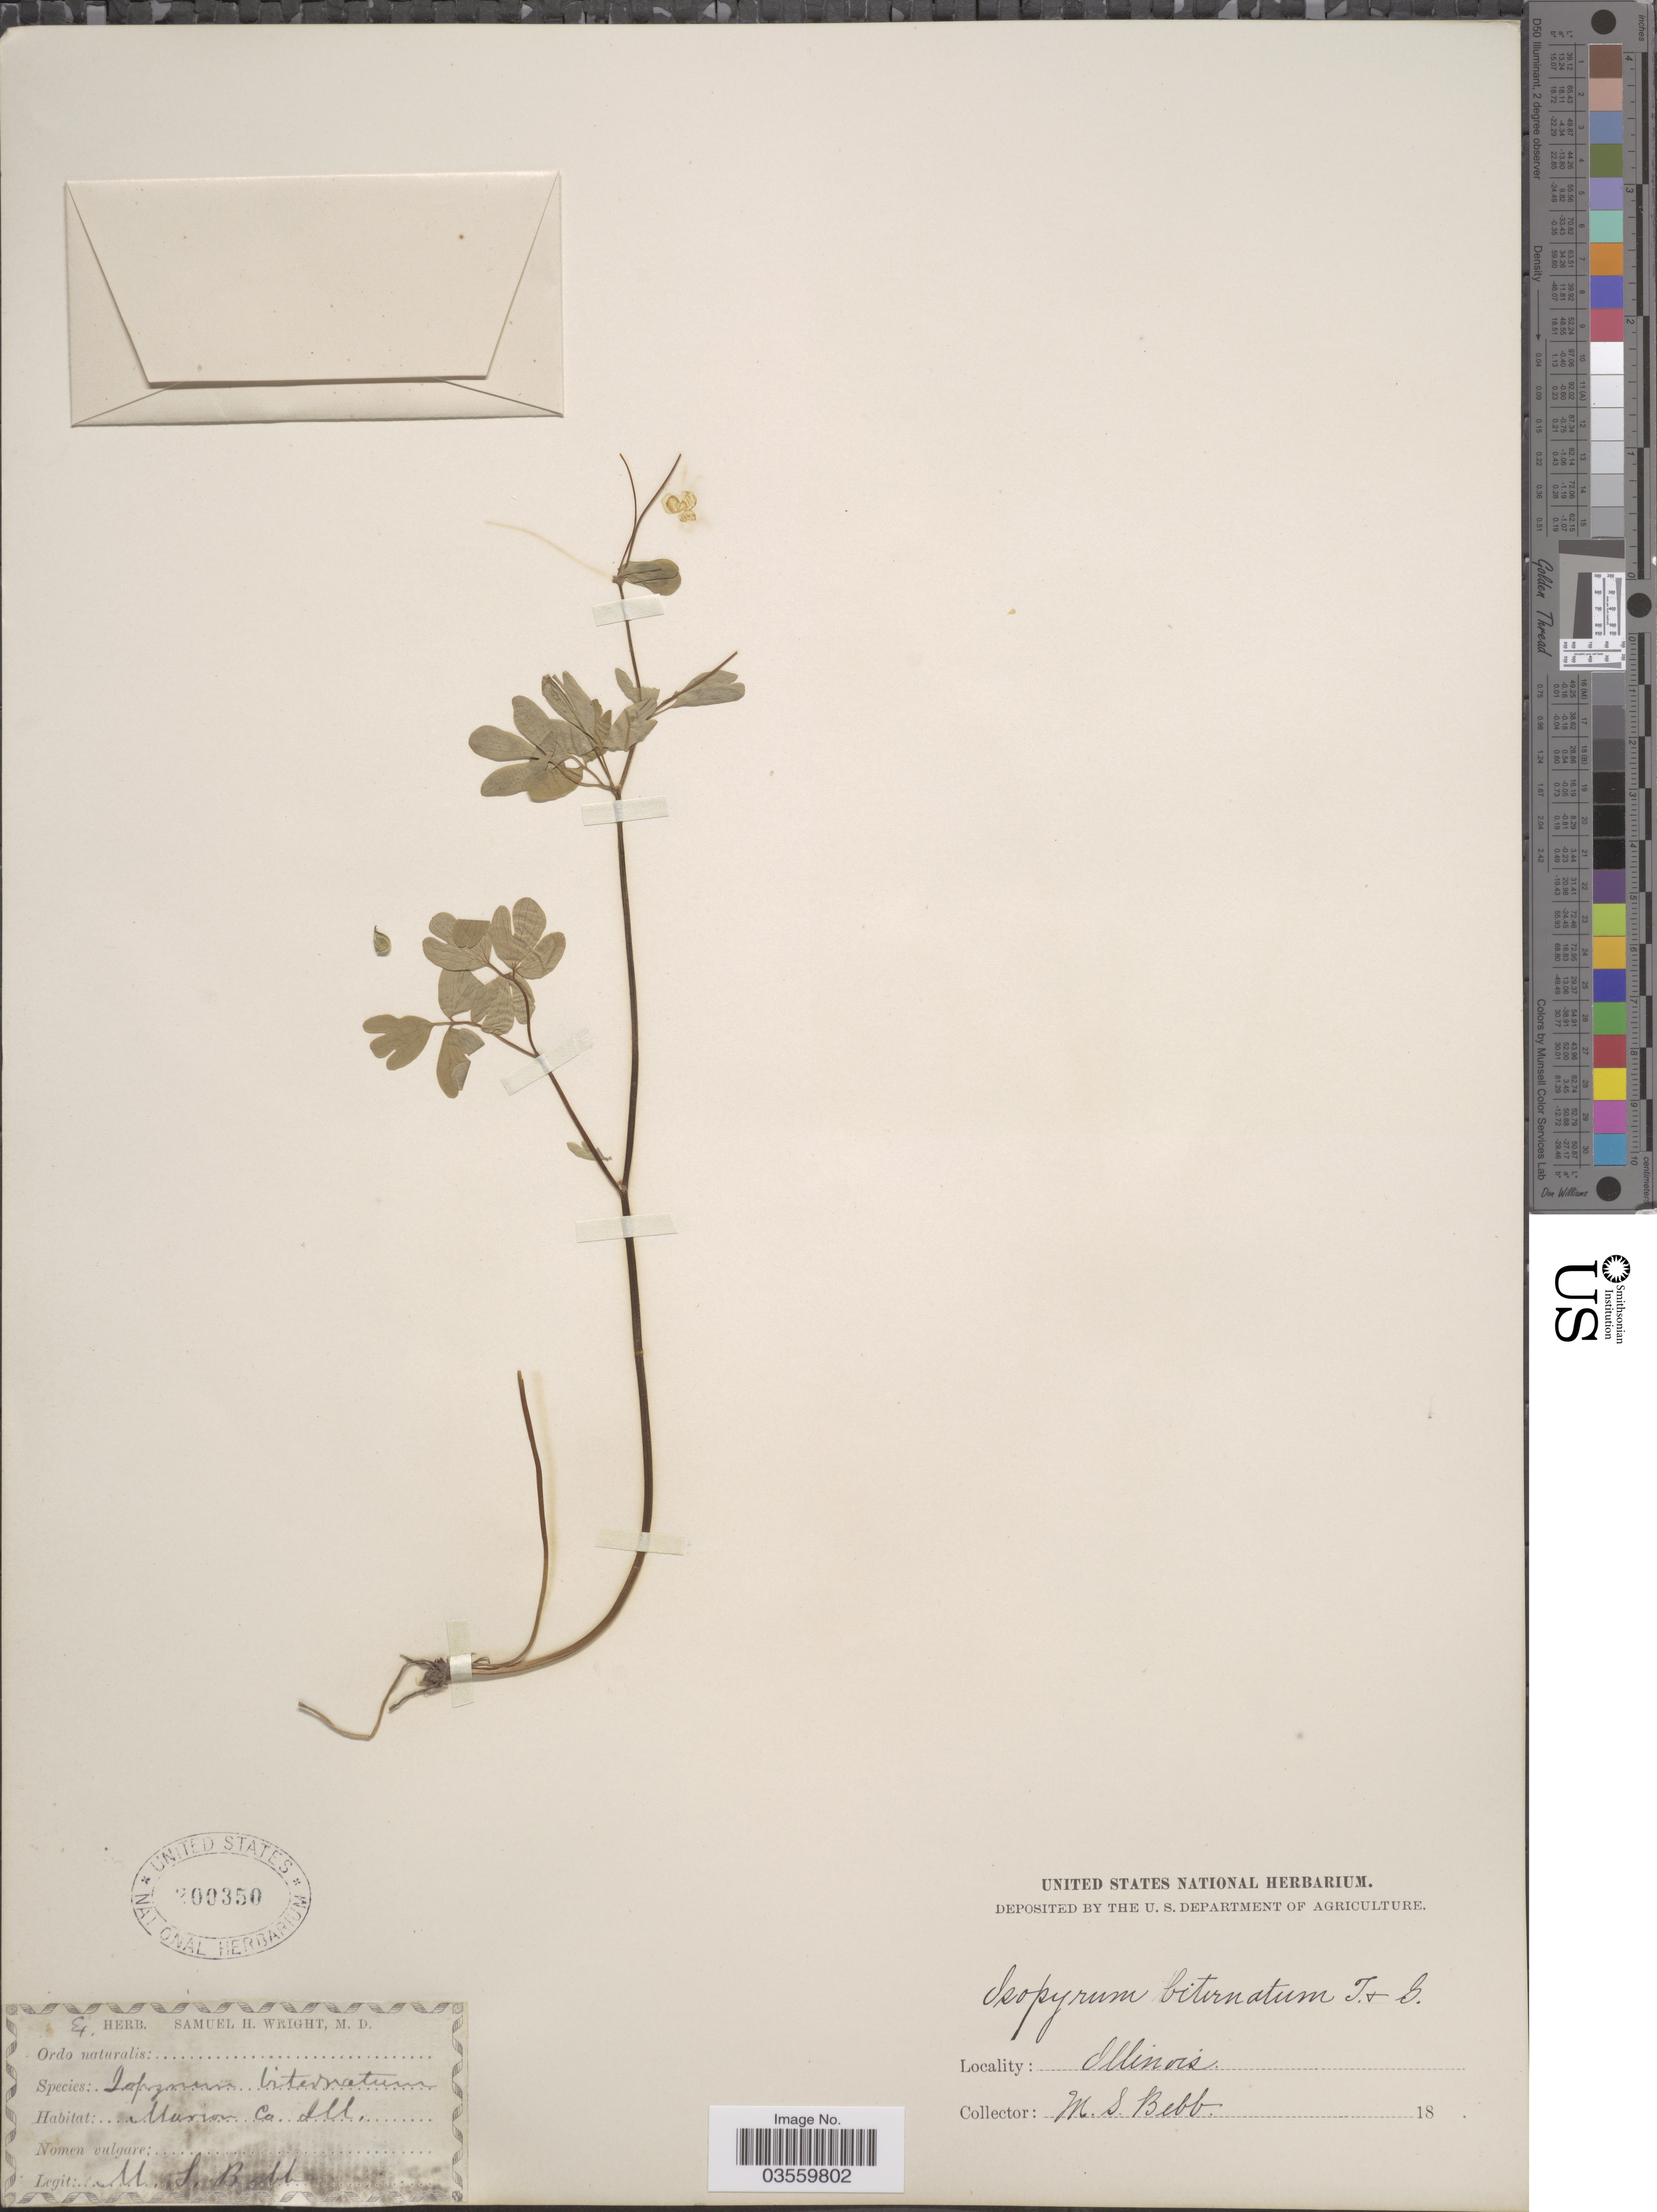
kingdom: Plantae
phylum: Tracheophyta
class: Magnoliopsida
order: Ranunculales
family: Ranunculaceae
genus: Enemion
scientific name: Enemion biternatum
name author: (Torr. & A. Gray) Raf.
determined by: Strong, Mark T., (BOT), Smithsonian Institution - National Museum of Natural History (UNITED STATES)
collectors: M. Bebb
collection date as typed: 18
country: United States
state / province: Illinois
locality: Marion Co.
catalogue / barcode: US 200350